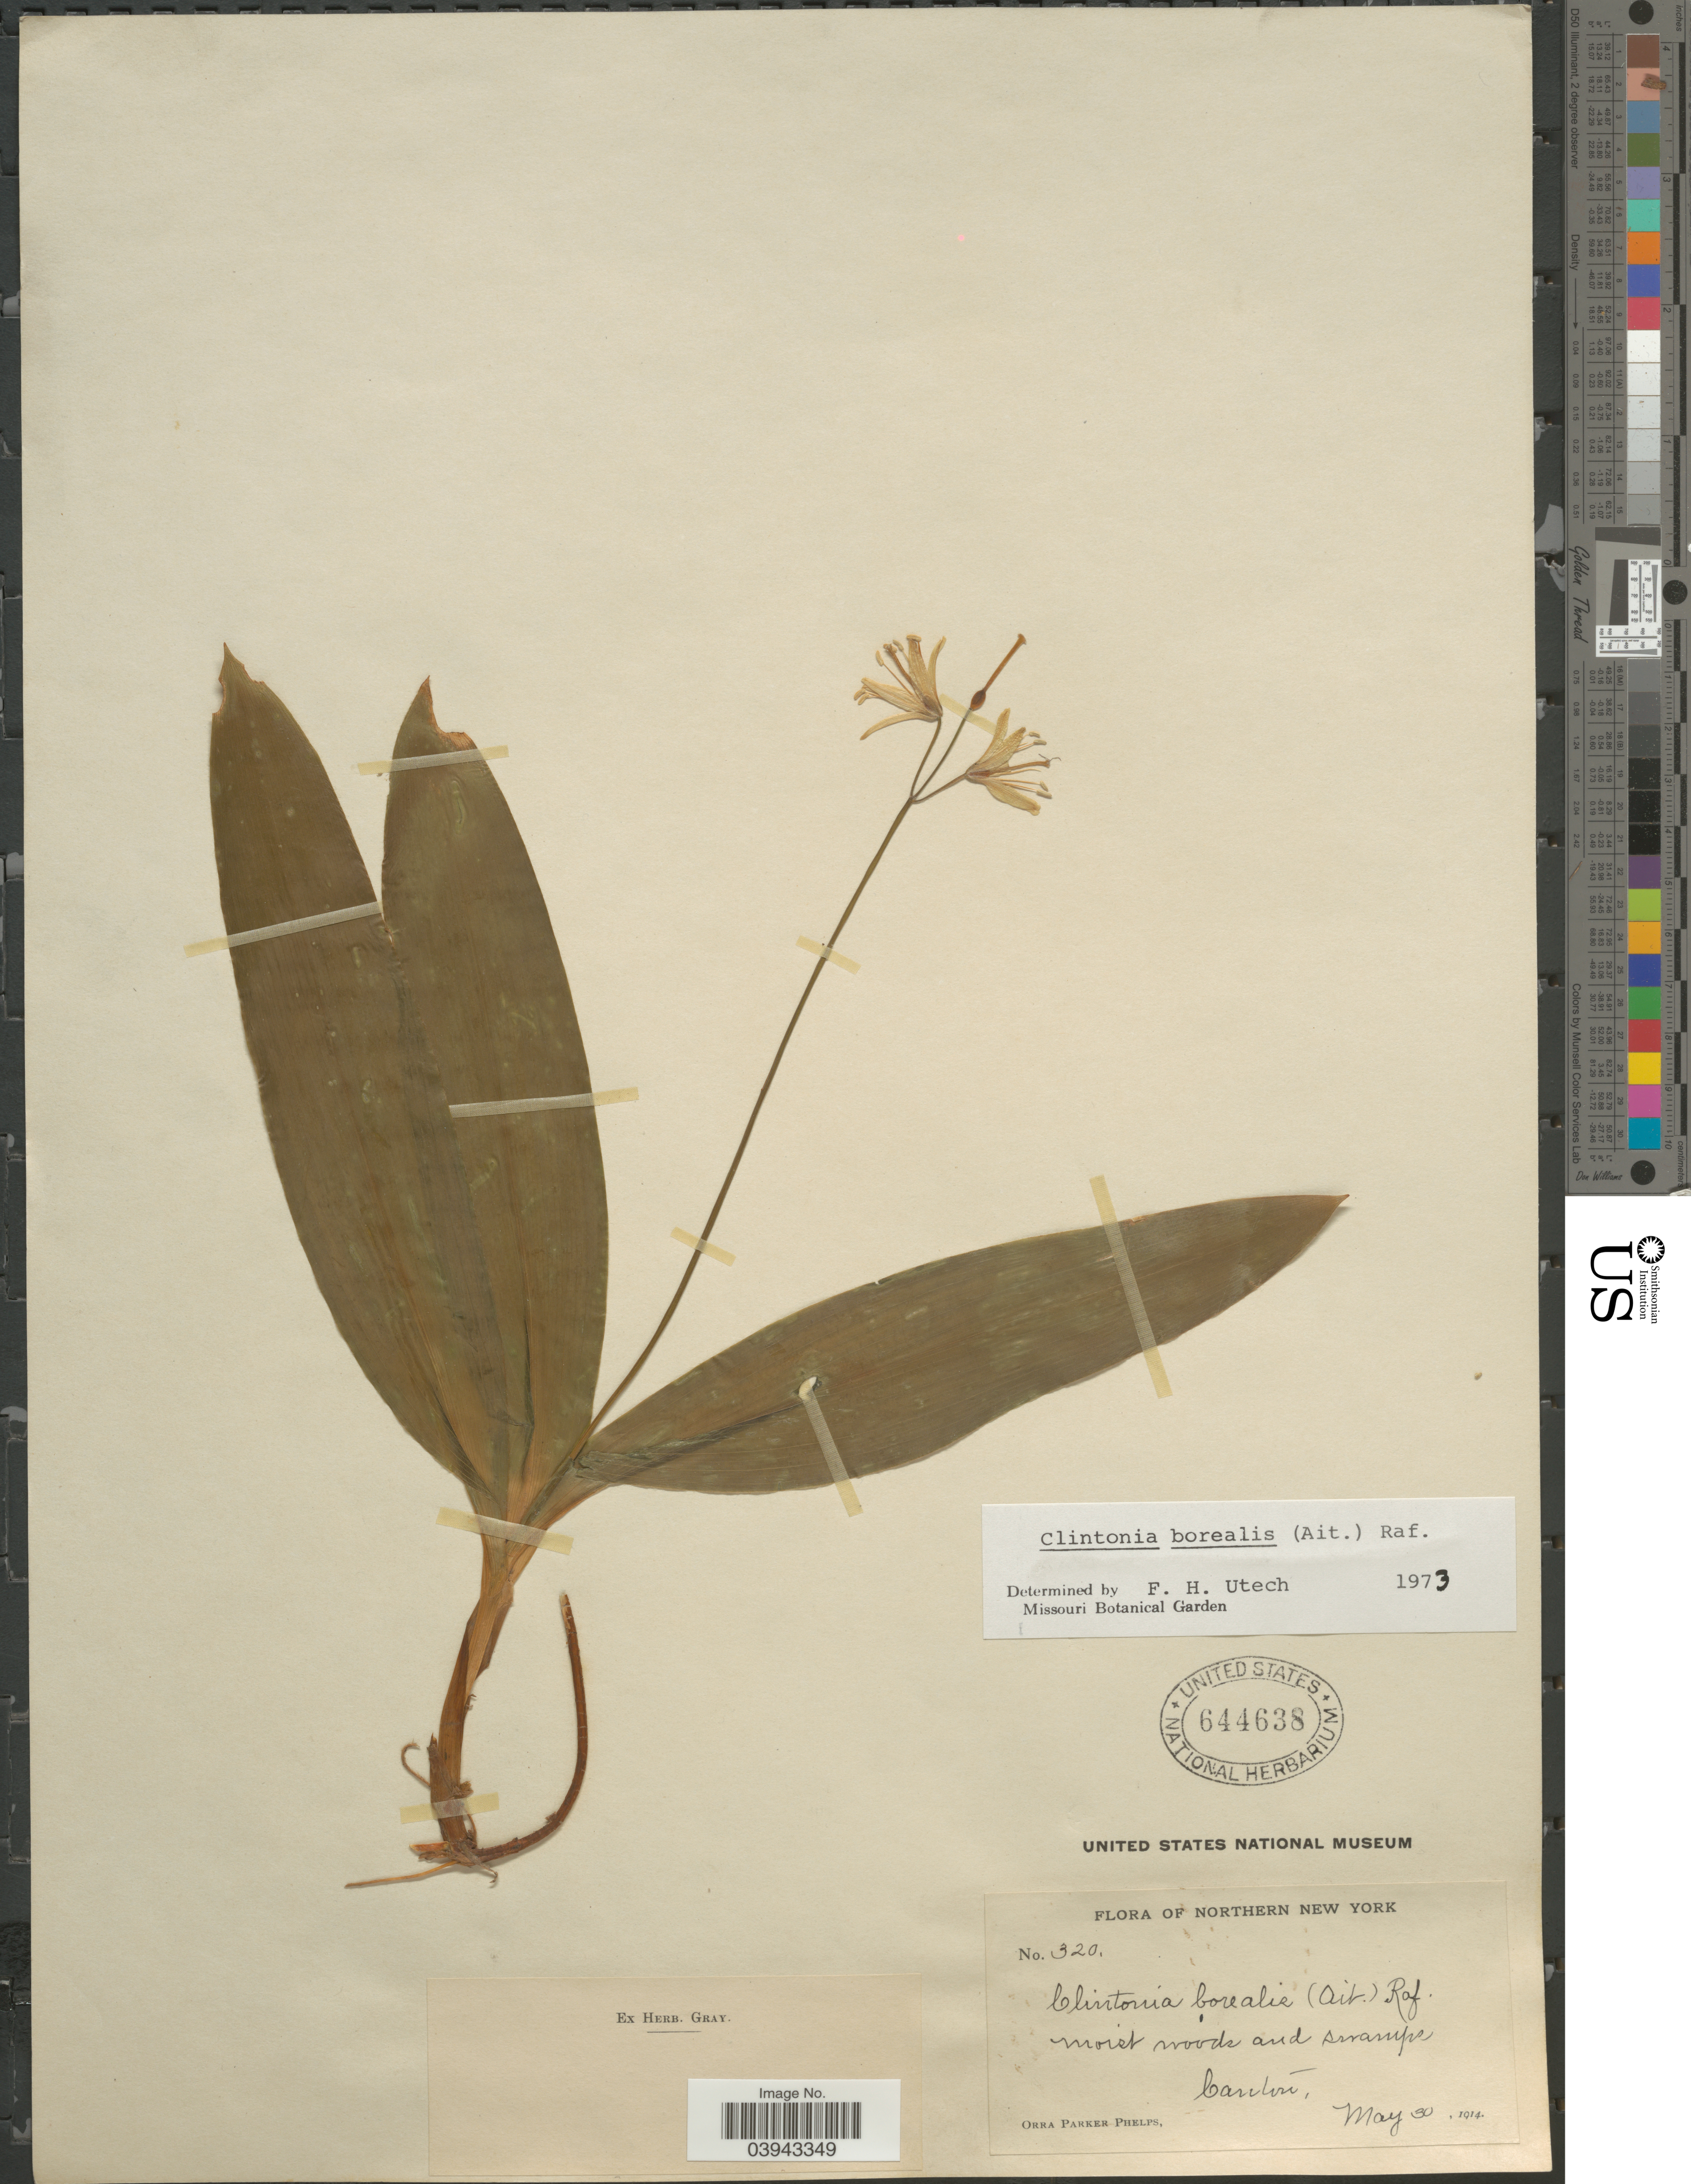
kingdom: Plantae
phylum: Tracheophyta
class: Liliopsida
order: Liliales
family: Liliaceae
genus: Clintonia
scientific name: Clintonia borealis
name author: (Aiton) Raf.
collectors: O. P. Phelps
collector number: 320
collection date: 1914-05-30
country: United States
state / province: New York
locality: Northern New York. Canton.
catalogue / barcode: US 644638